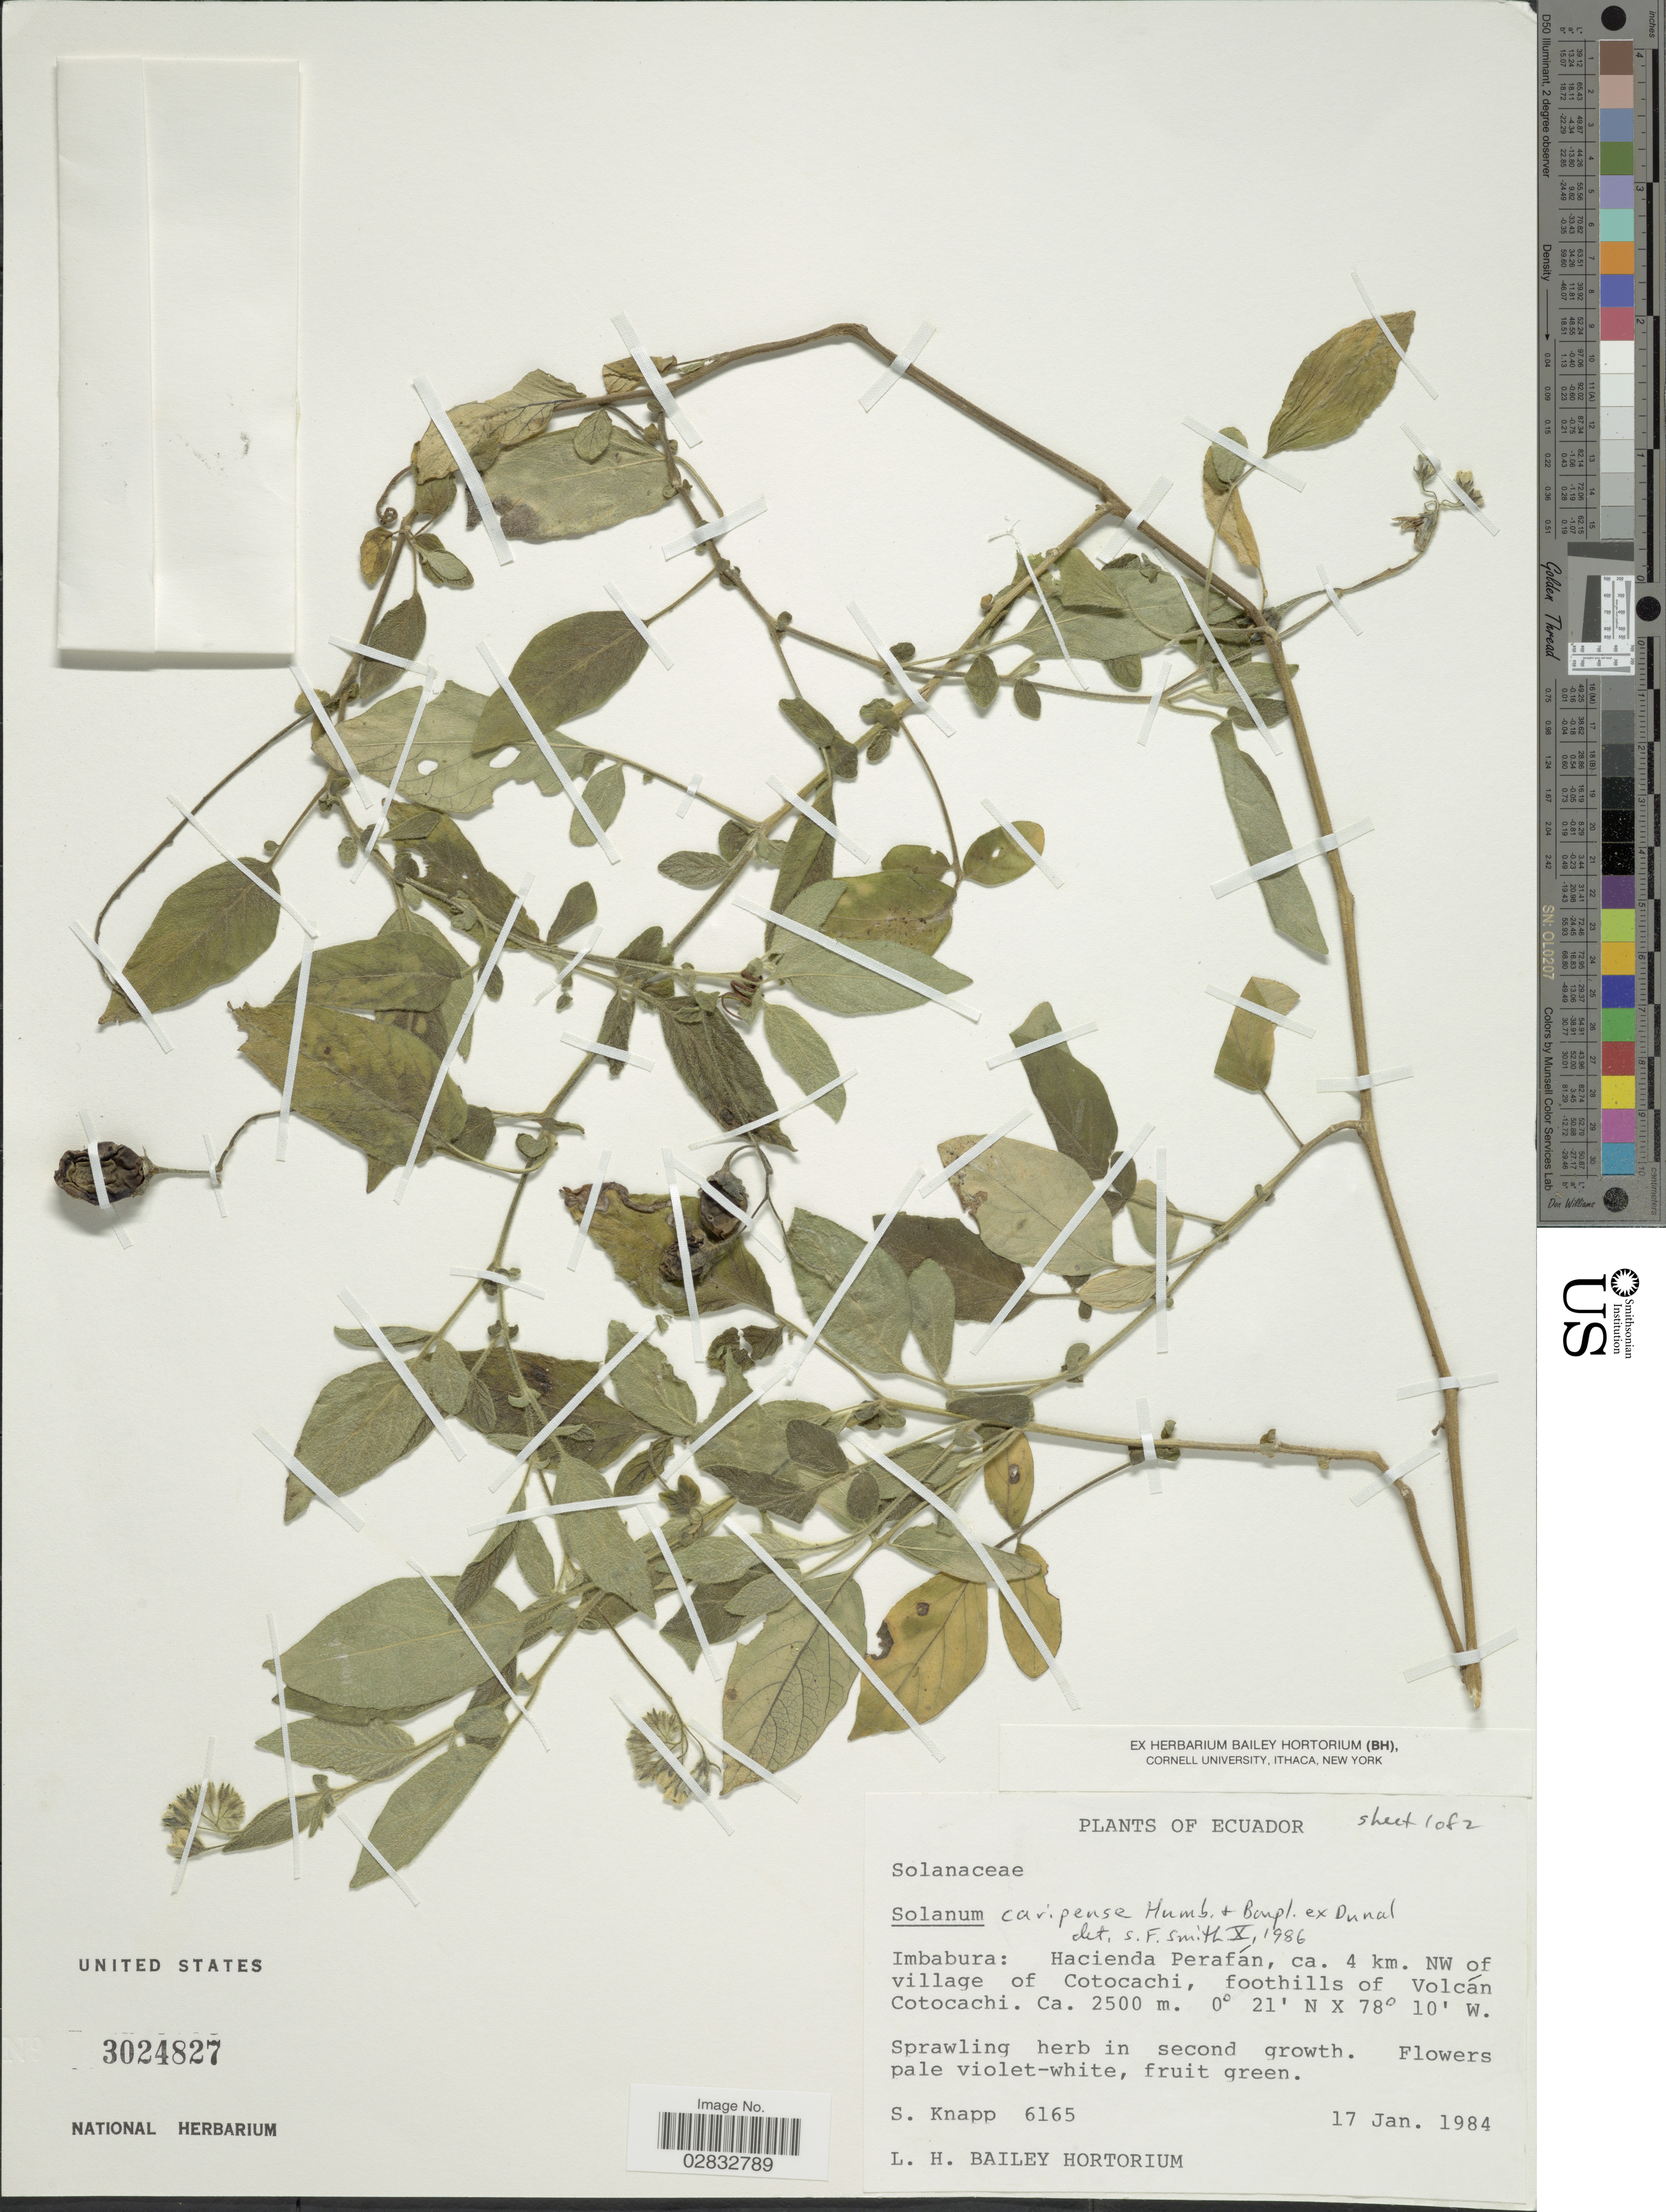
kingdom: Plantae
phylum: Tracheophyta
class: Magnoliopsida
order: Solanales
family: Solanaceae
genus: Solanum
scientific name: Solanum caripense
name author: Humb. & Bonpl. ex Dunal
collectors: S. Knapp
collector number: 6165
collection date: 1984-01-17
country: Ecuador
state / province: Imbabura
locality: Hacienda Perafán, ca. 4 km. NW of village of Cotocachi, foothills of Volcán Cotocachi.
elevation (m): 2500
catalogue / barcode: US 3024827